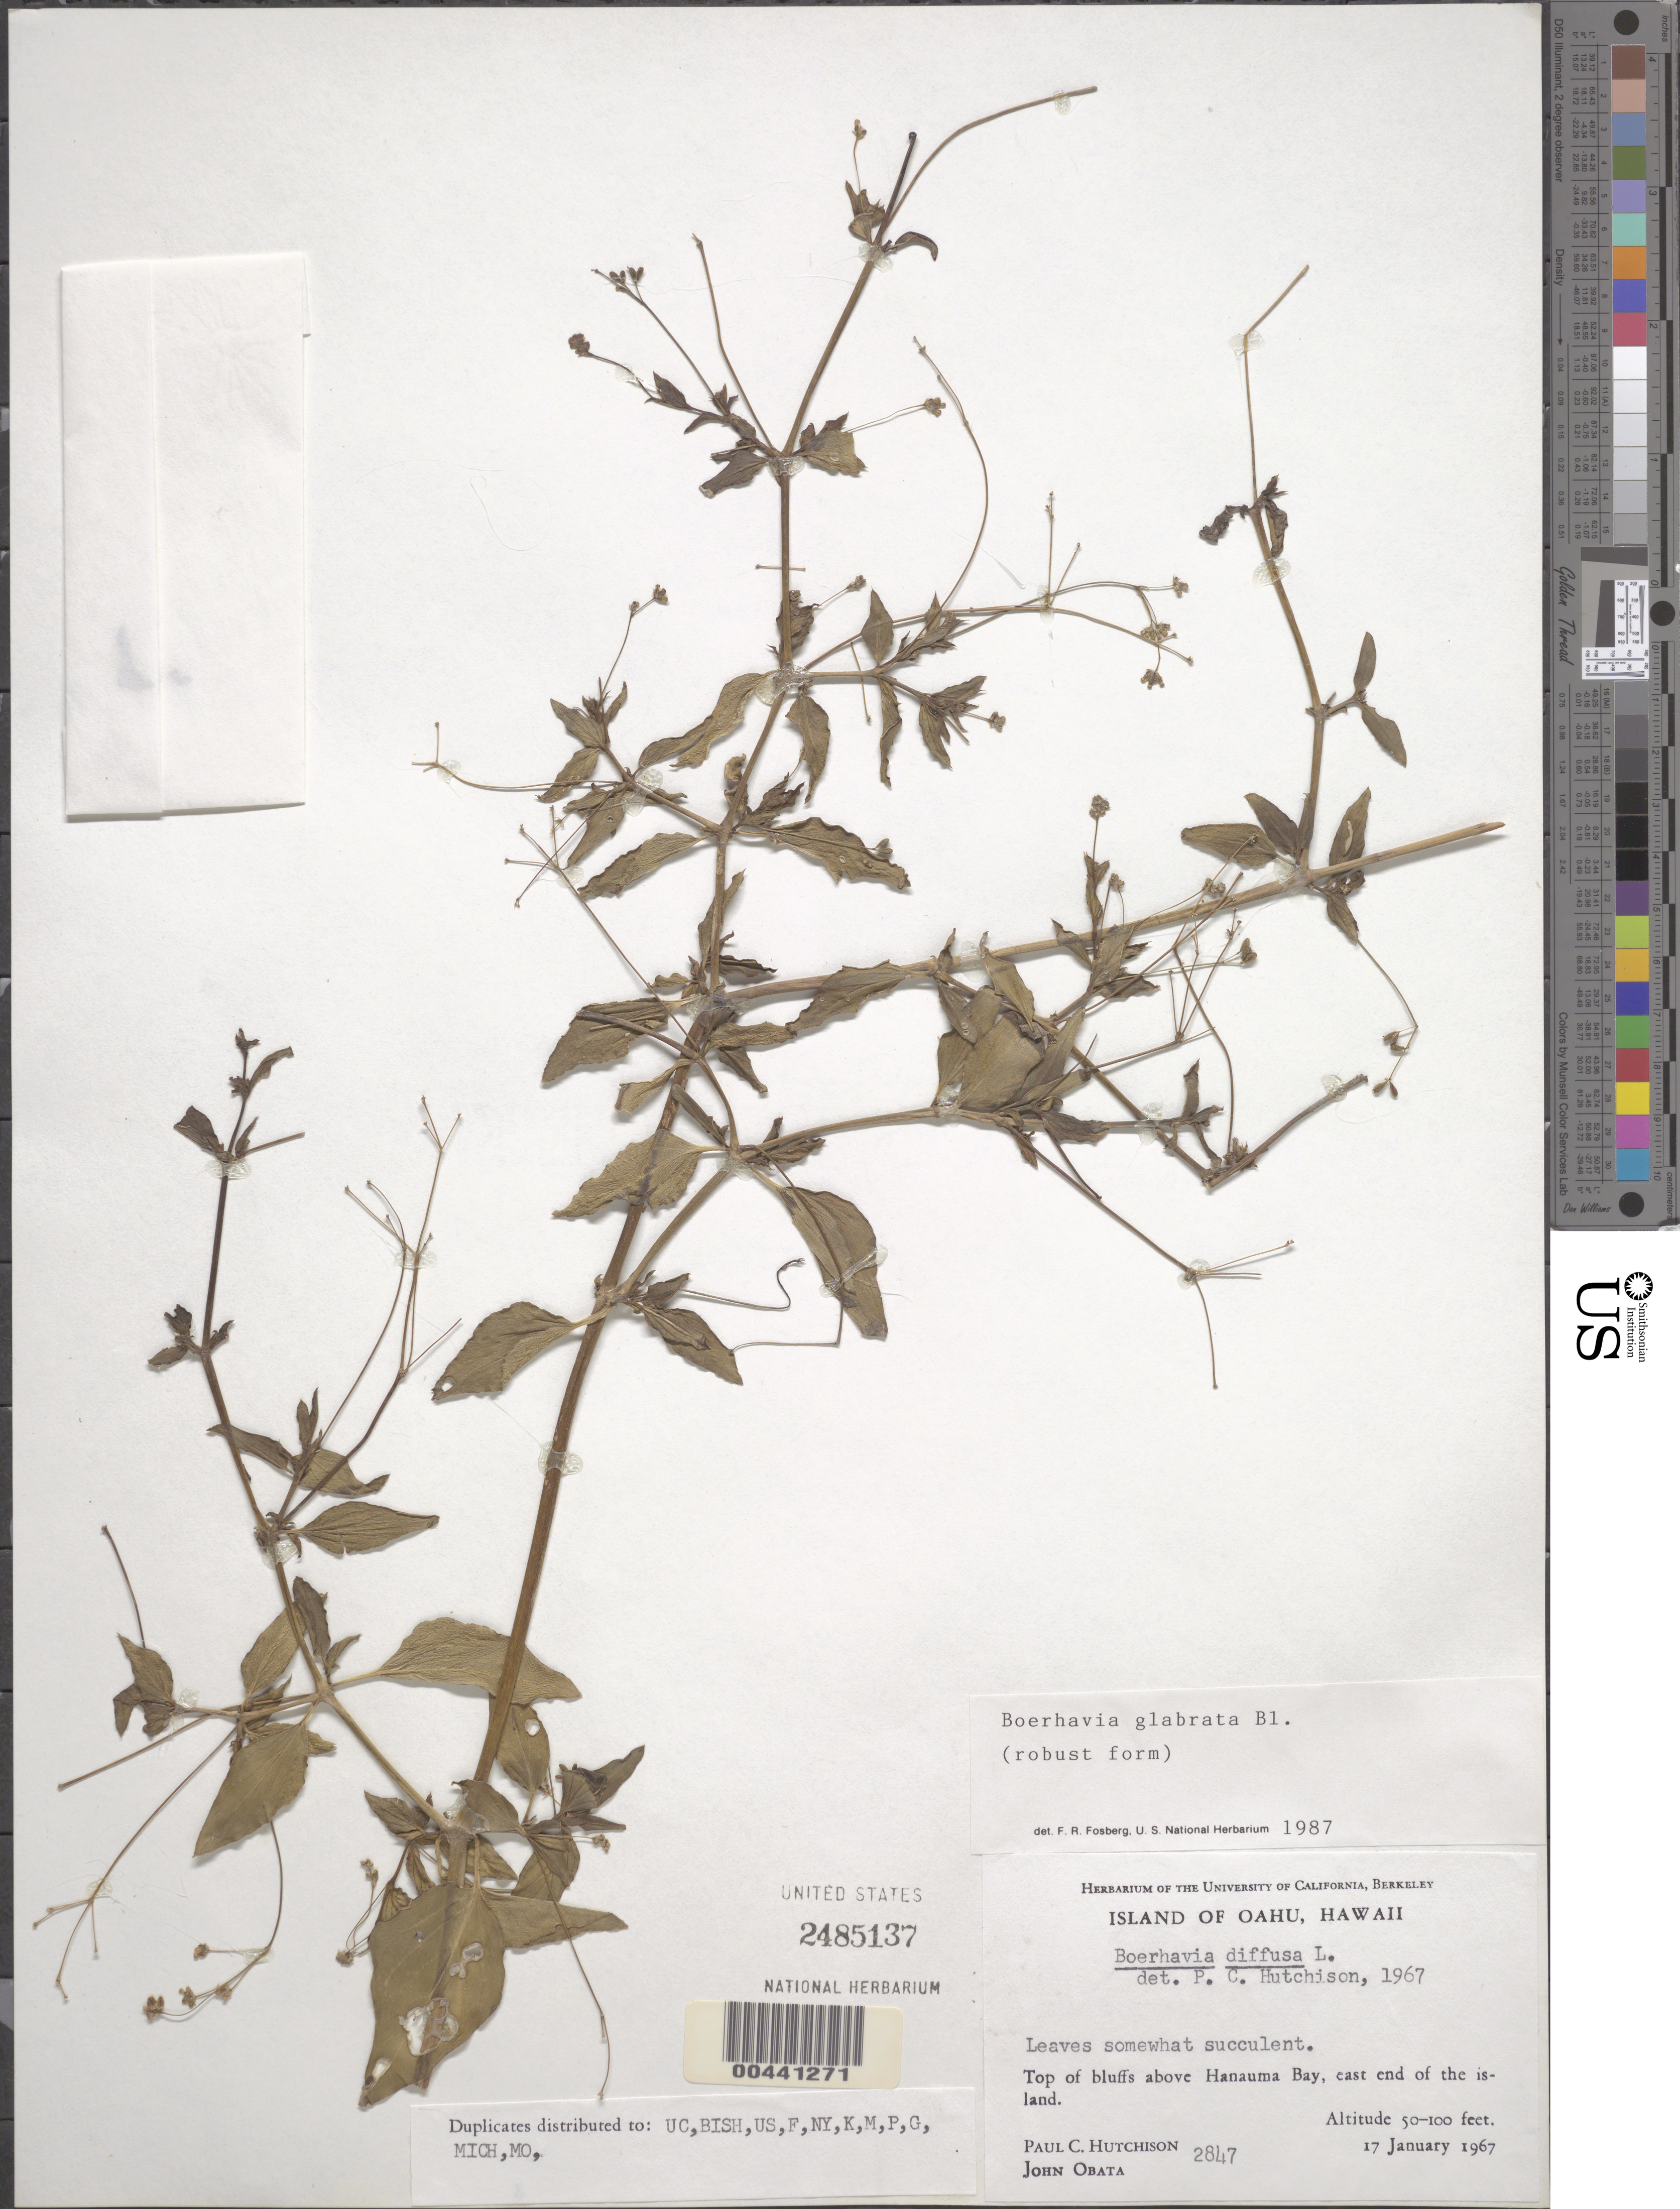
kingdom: Plantae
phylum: Tracheophyta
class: Magnoliopsida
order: Caryophyllales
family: Nyctaginaceae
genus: Boerhavia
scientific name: Boerhavia acutifolia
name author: (Choisy) J.W. Moore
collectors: P. C. Hutchison & J. Obata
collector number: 2847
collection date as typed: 17 Jan 1967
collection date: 1967-01-17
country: United States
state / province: Hawaii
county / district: Hawaii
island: Hawaii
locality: Top of bluffs above Hanauma Bay, E end of the island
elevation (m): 15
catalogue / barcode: US 2485137